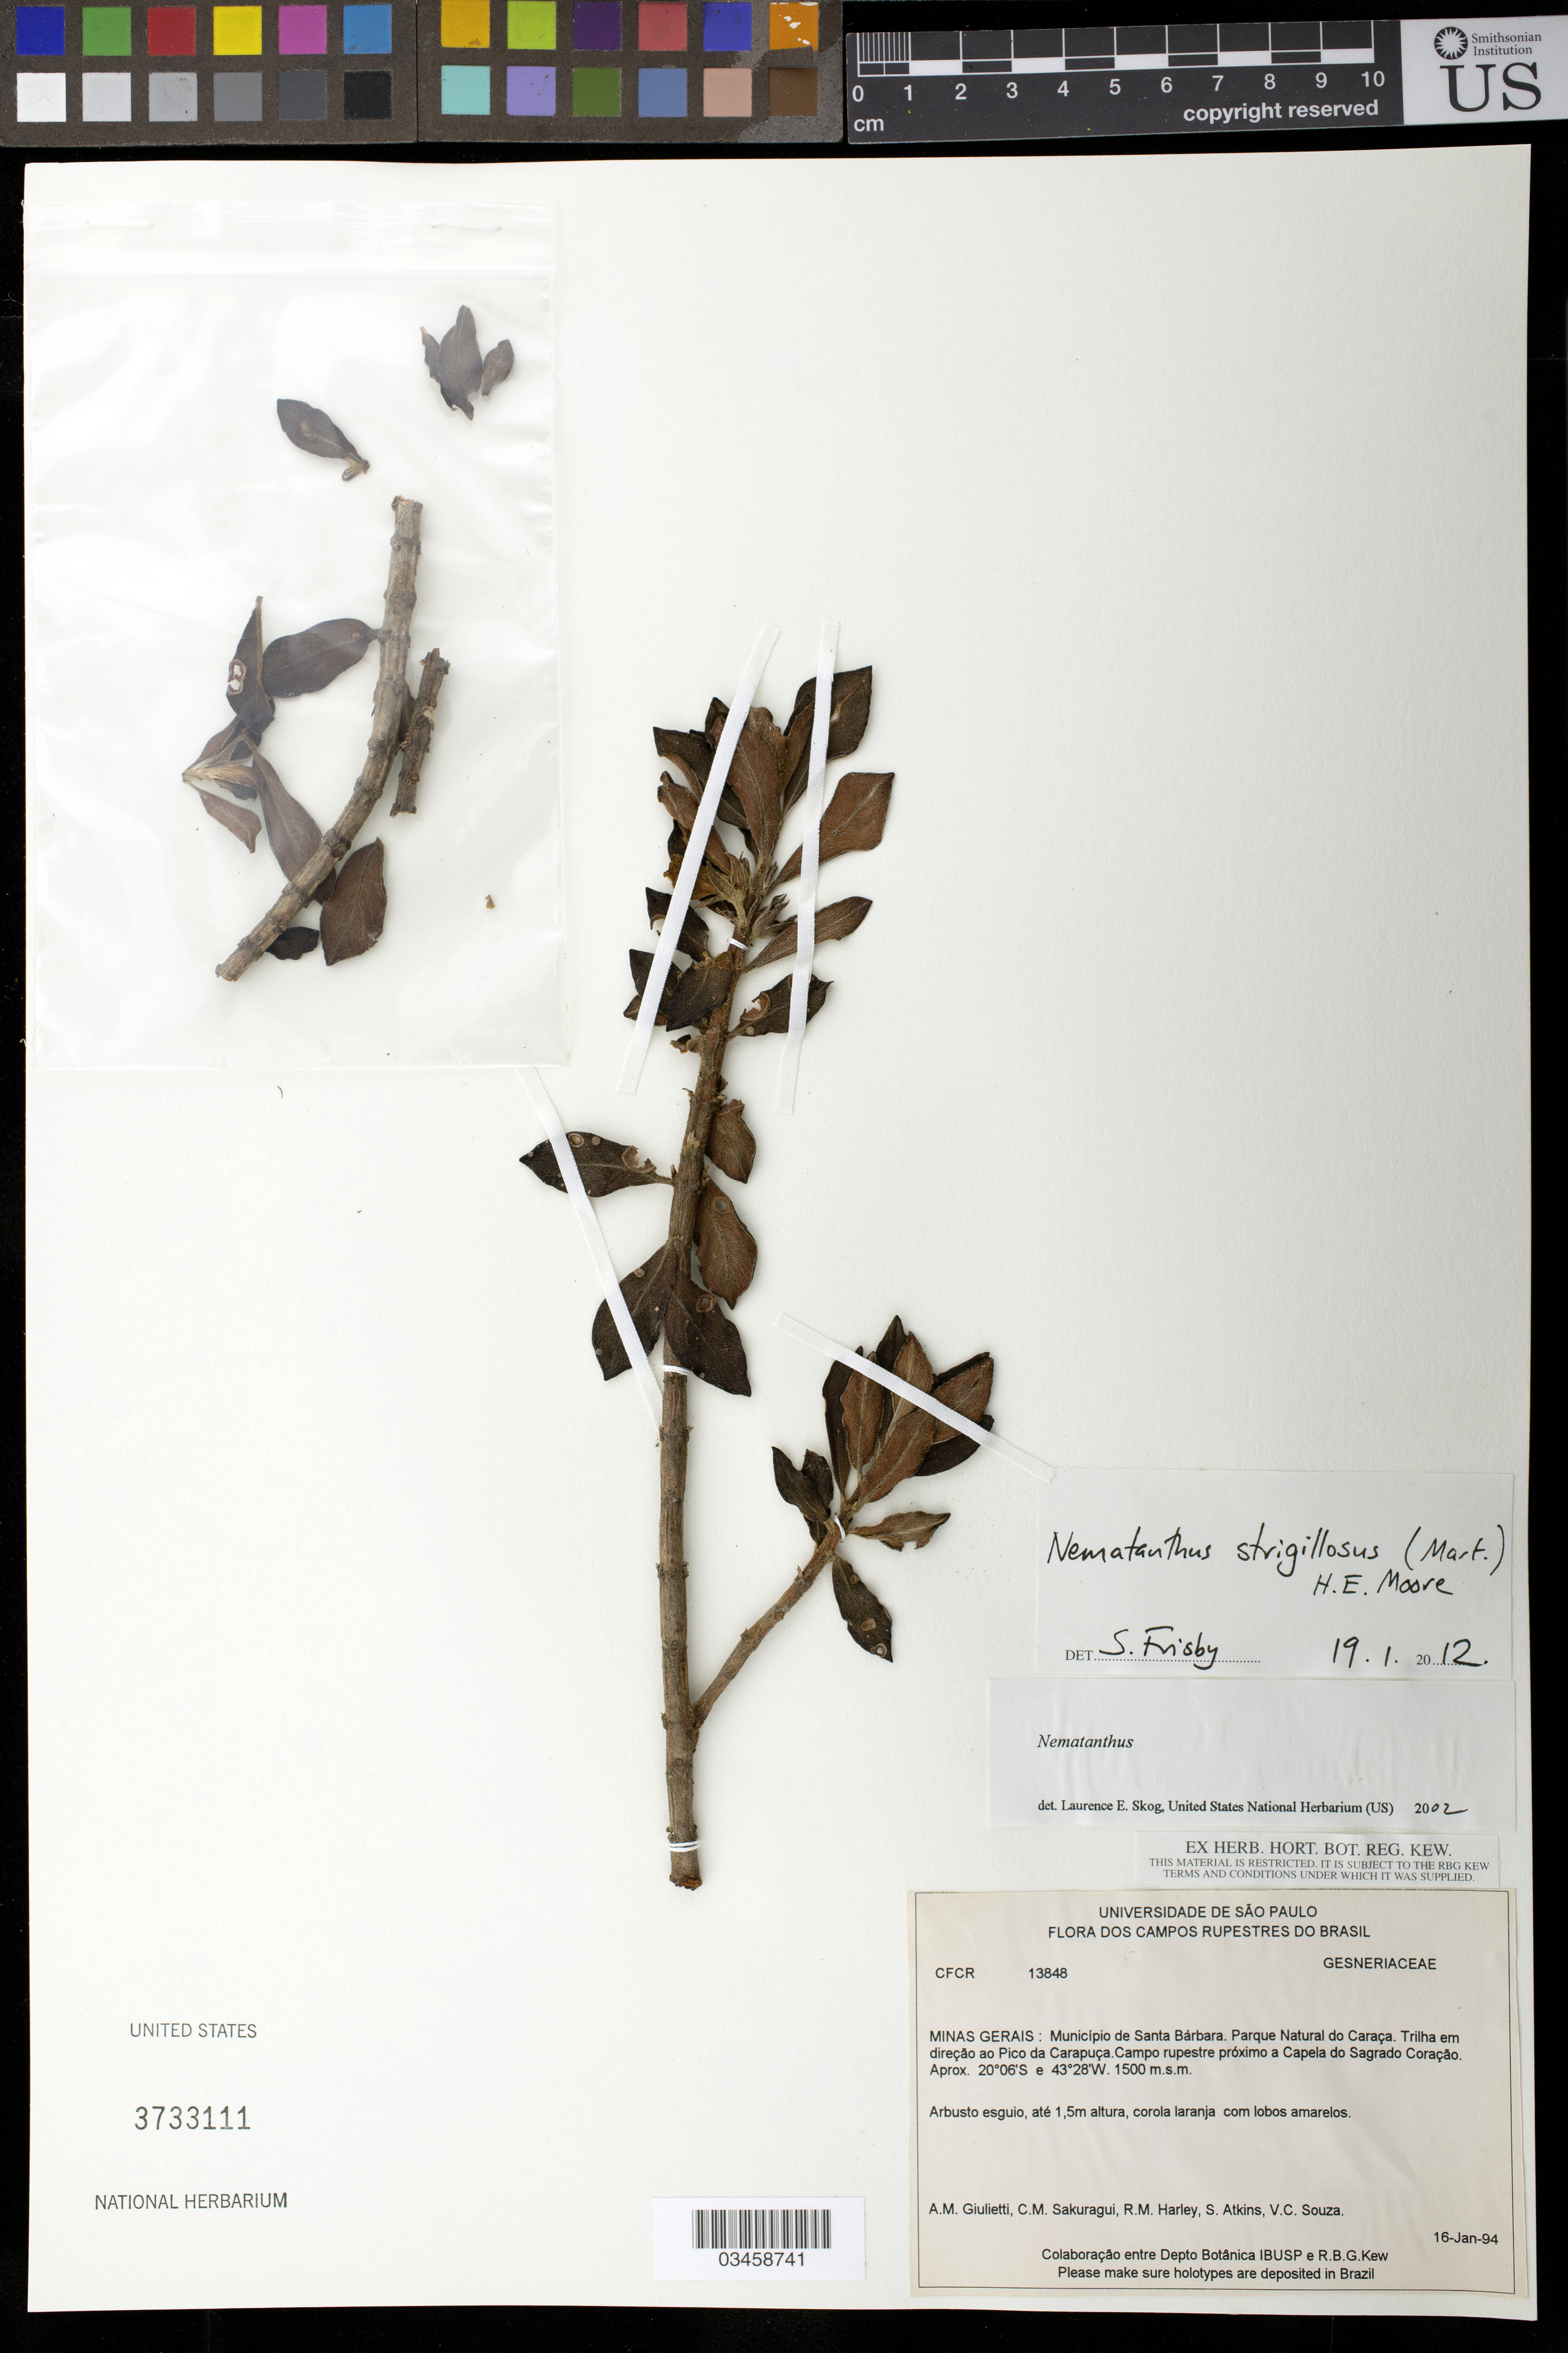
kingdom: Plantae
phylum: Tracheophyta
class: Magnoliopsida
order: Lamiales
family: Gesneriaceae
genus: Nematanthus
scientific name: Nematanthus strigillosus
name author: (Mart.) H.E. Moore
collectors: A. M. Giulietti, C. M. Sakuragui, R. M. Harley, S. Atkins & V. Souza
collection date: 1994-01-16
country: Brazil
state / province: Minas Gerais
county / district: Santa Bárbara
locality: Parque Natural do Caraça. Trilha em direção ao Pico da Carapuça. Campo rupestre próximo a Capela do Sagrado Coração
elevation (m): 1500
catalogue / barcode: US 3733111